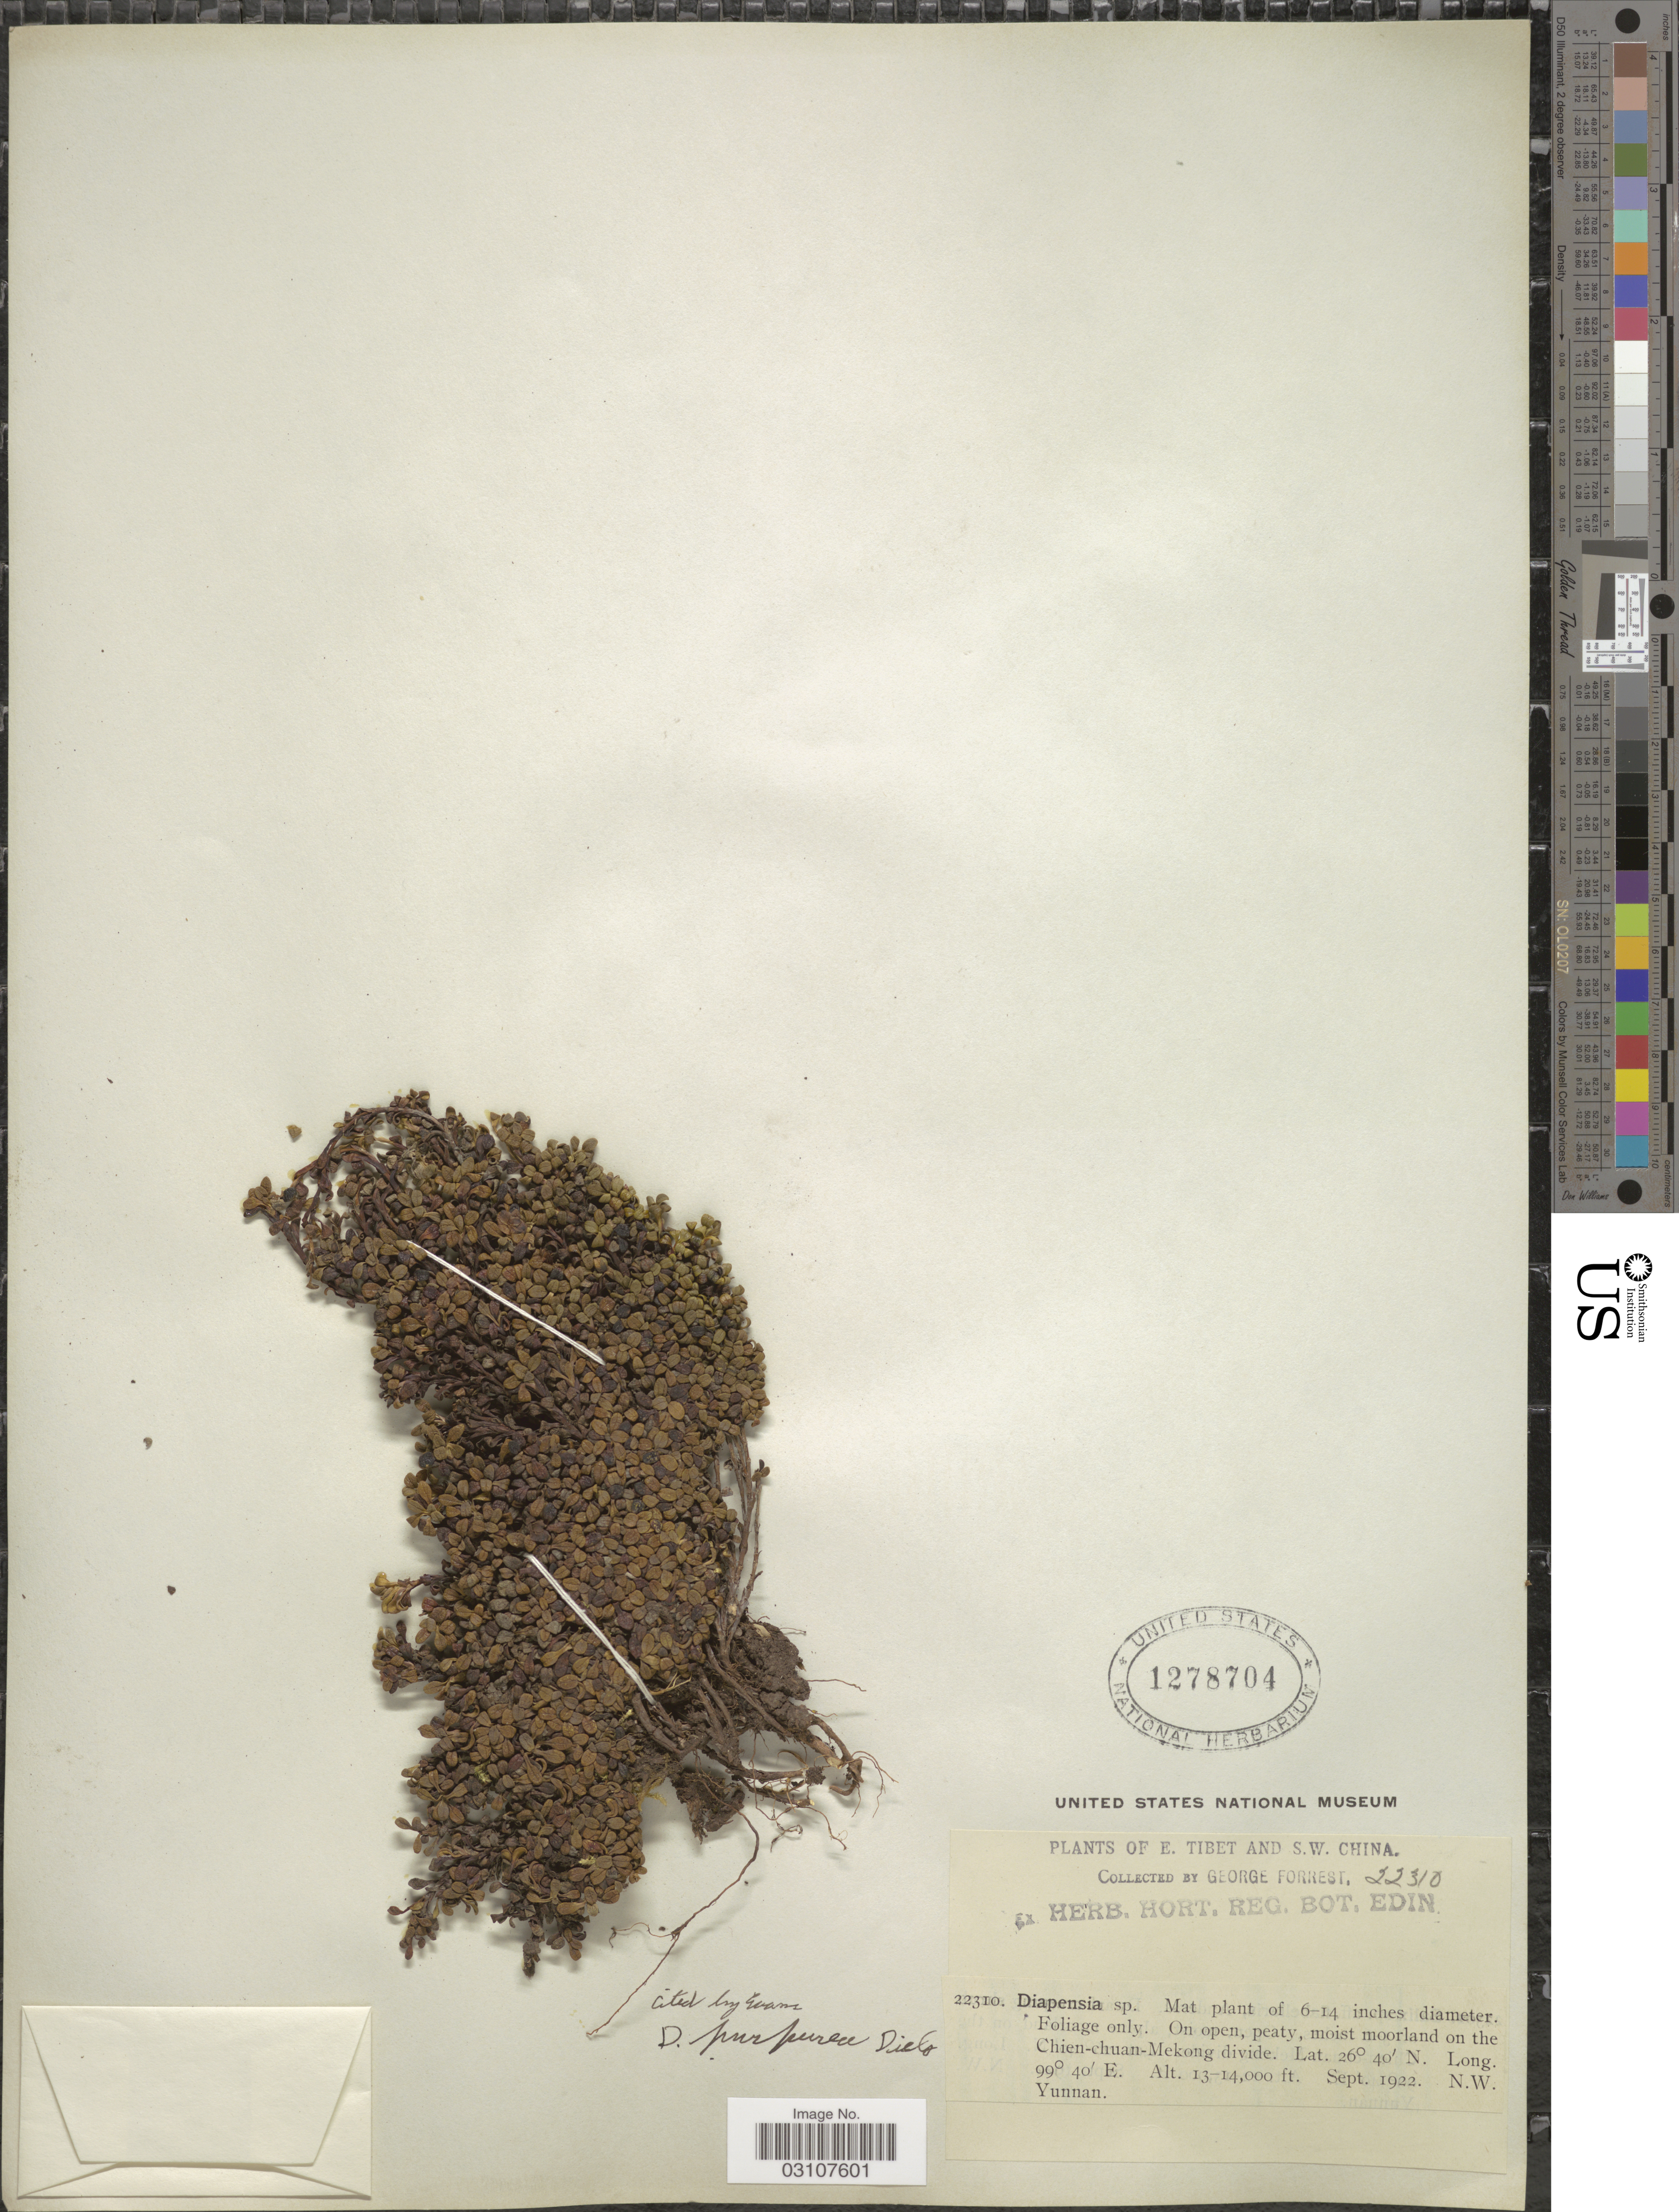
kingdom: Plantae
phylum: Tracheophyta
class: Magnoliopsida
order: Ericales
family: Diapensiaceae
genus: Diapensia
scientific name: Diapensia purpurea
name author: Diels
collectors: G. Forrest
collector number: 22310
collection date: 1922-09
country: China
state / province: Yunnan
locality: E. Tibet and S.W. China. On open, peaty, moist moorland on the Chien-chuan-Mekong divide. N.W. Yunnan.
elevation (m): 3962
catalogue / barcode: US 1278704